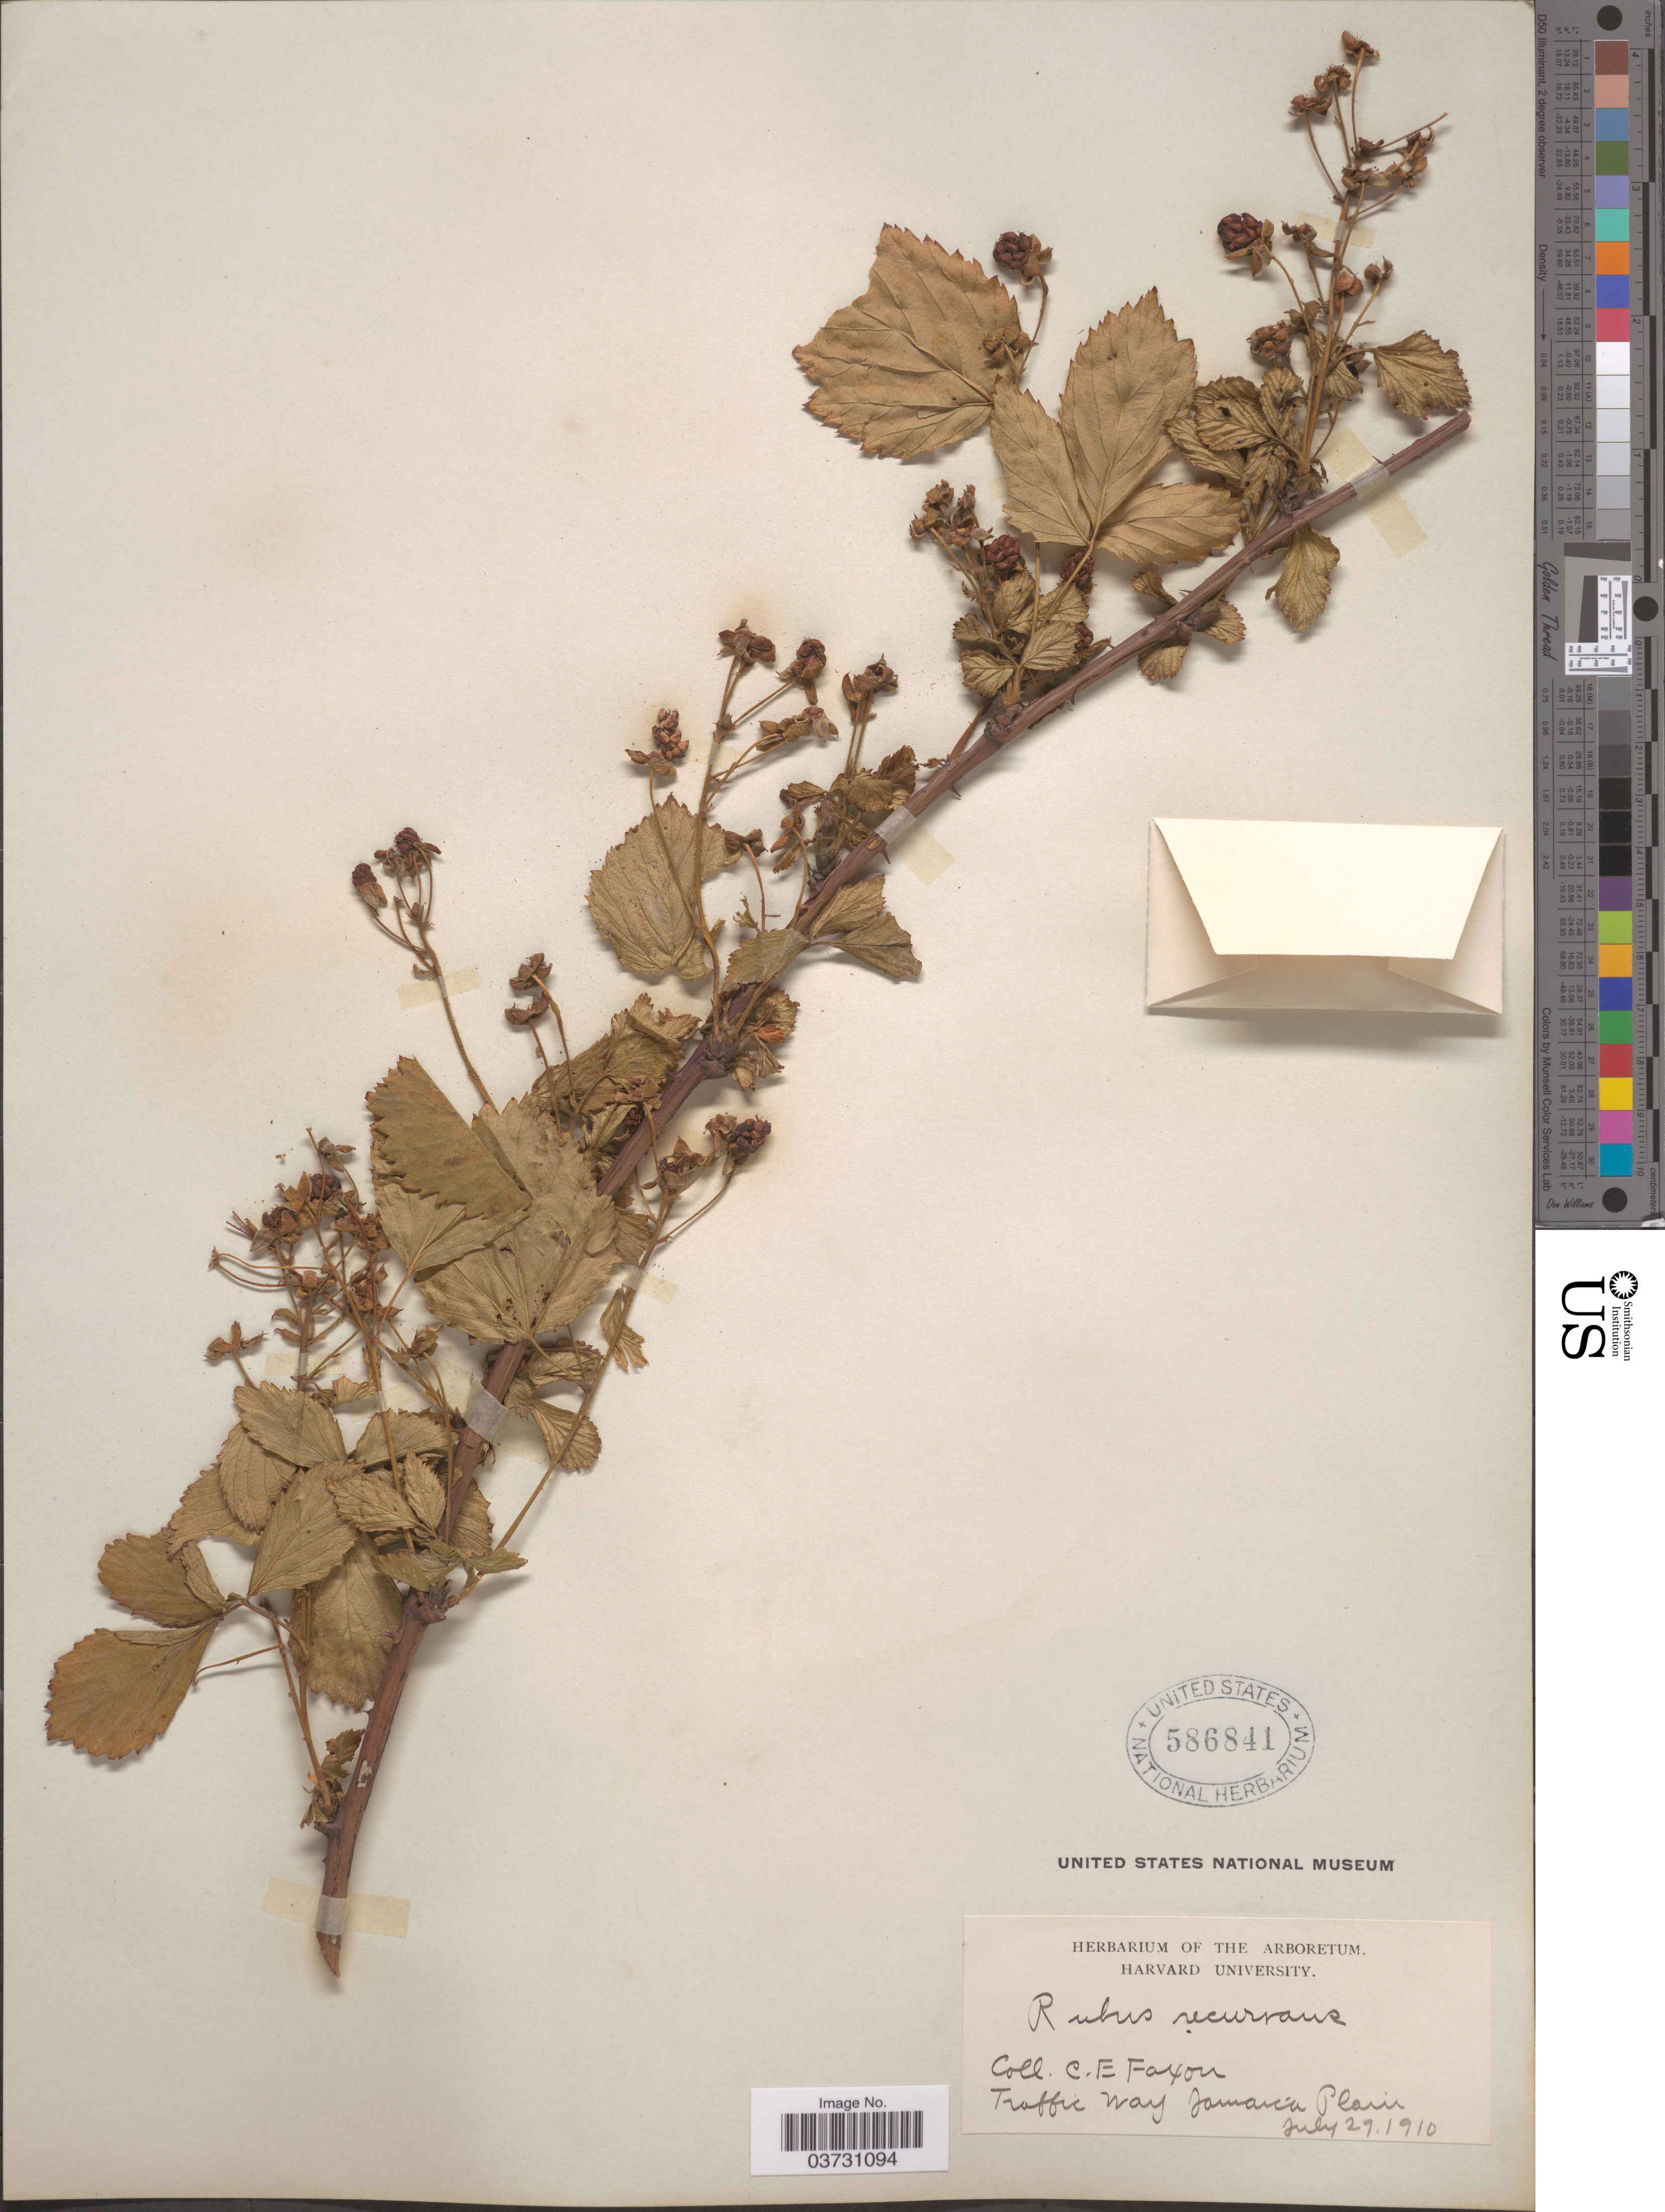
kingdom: Plantae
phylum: Tracheophyta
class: Magnoliopsida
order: Rosales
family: Rosaceae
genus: Rubus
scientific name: Rubus recurvans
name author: Blanch.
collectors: C. Faxon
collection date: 1910-07-29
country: United States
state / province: Massachusetts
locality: Traffic Way Jamaica Plain.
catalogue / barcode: US 586841